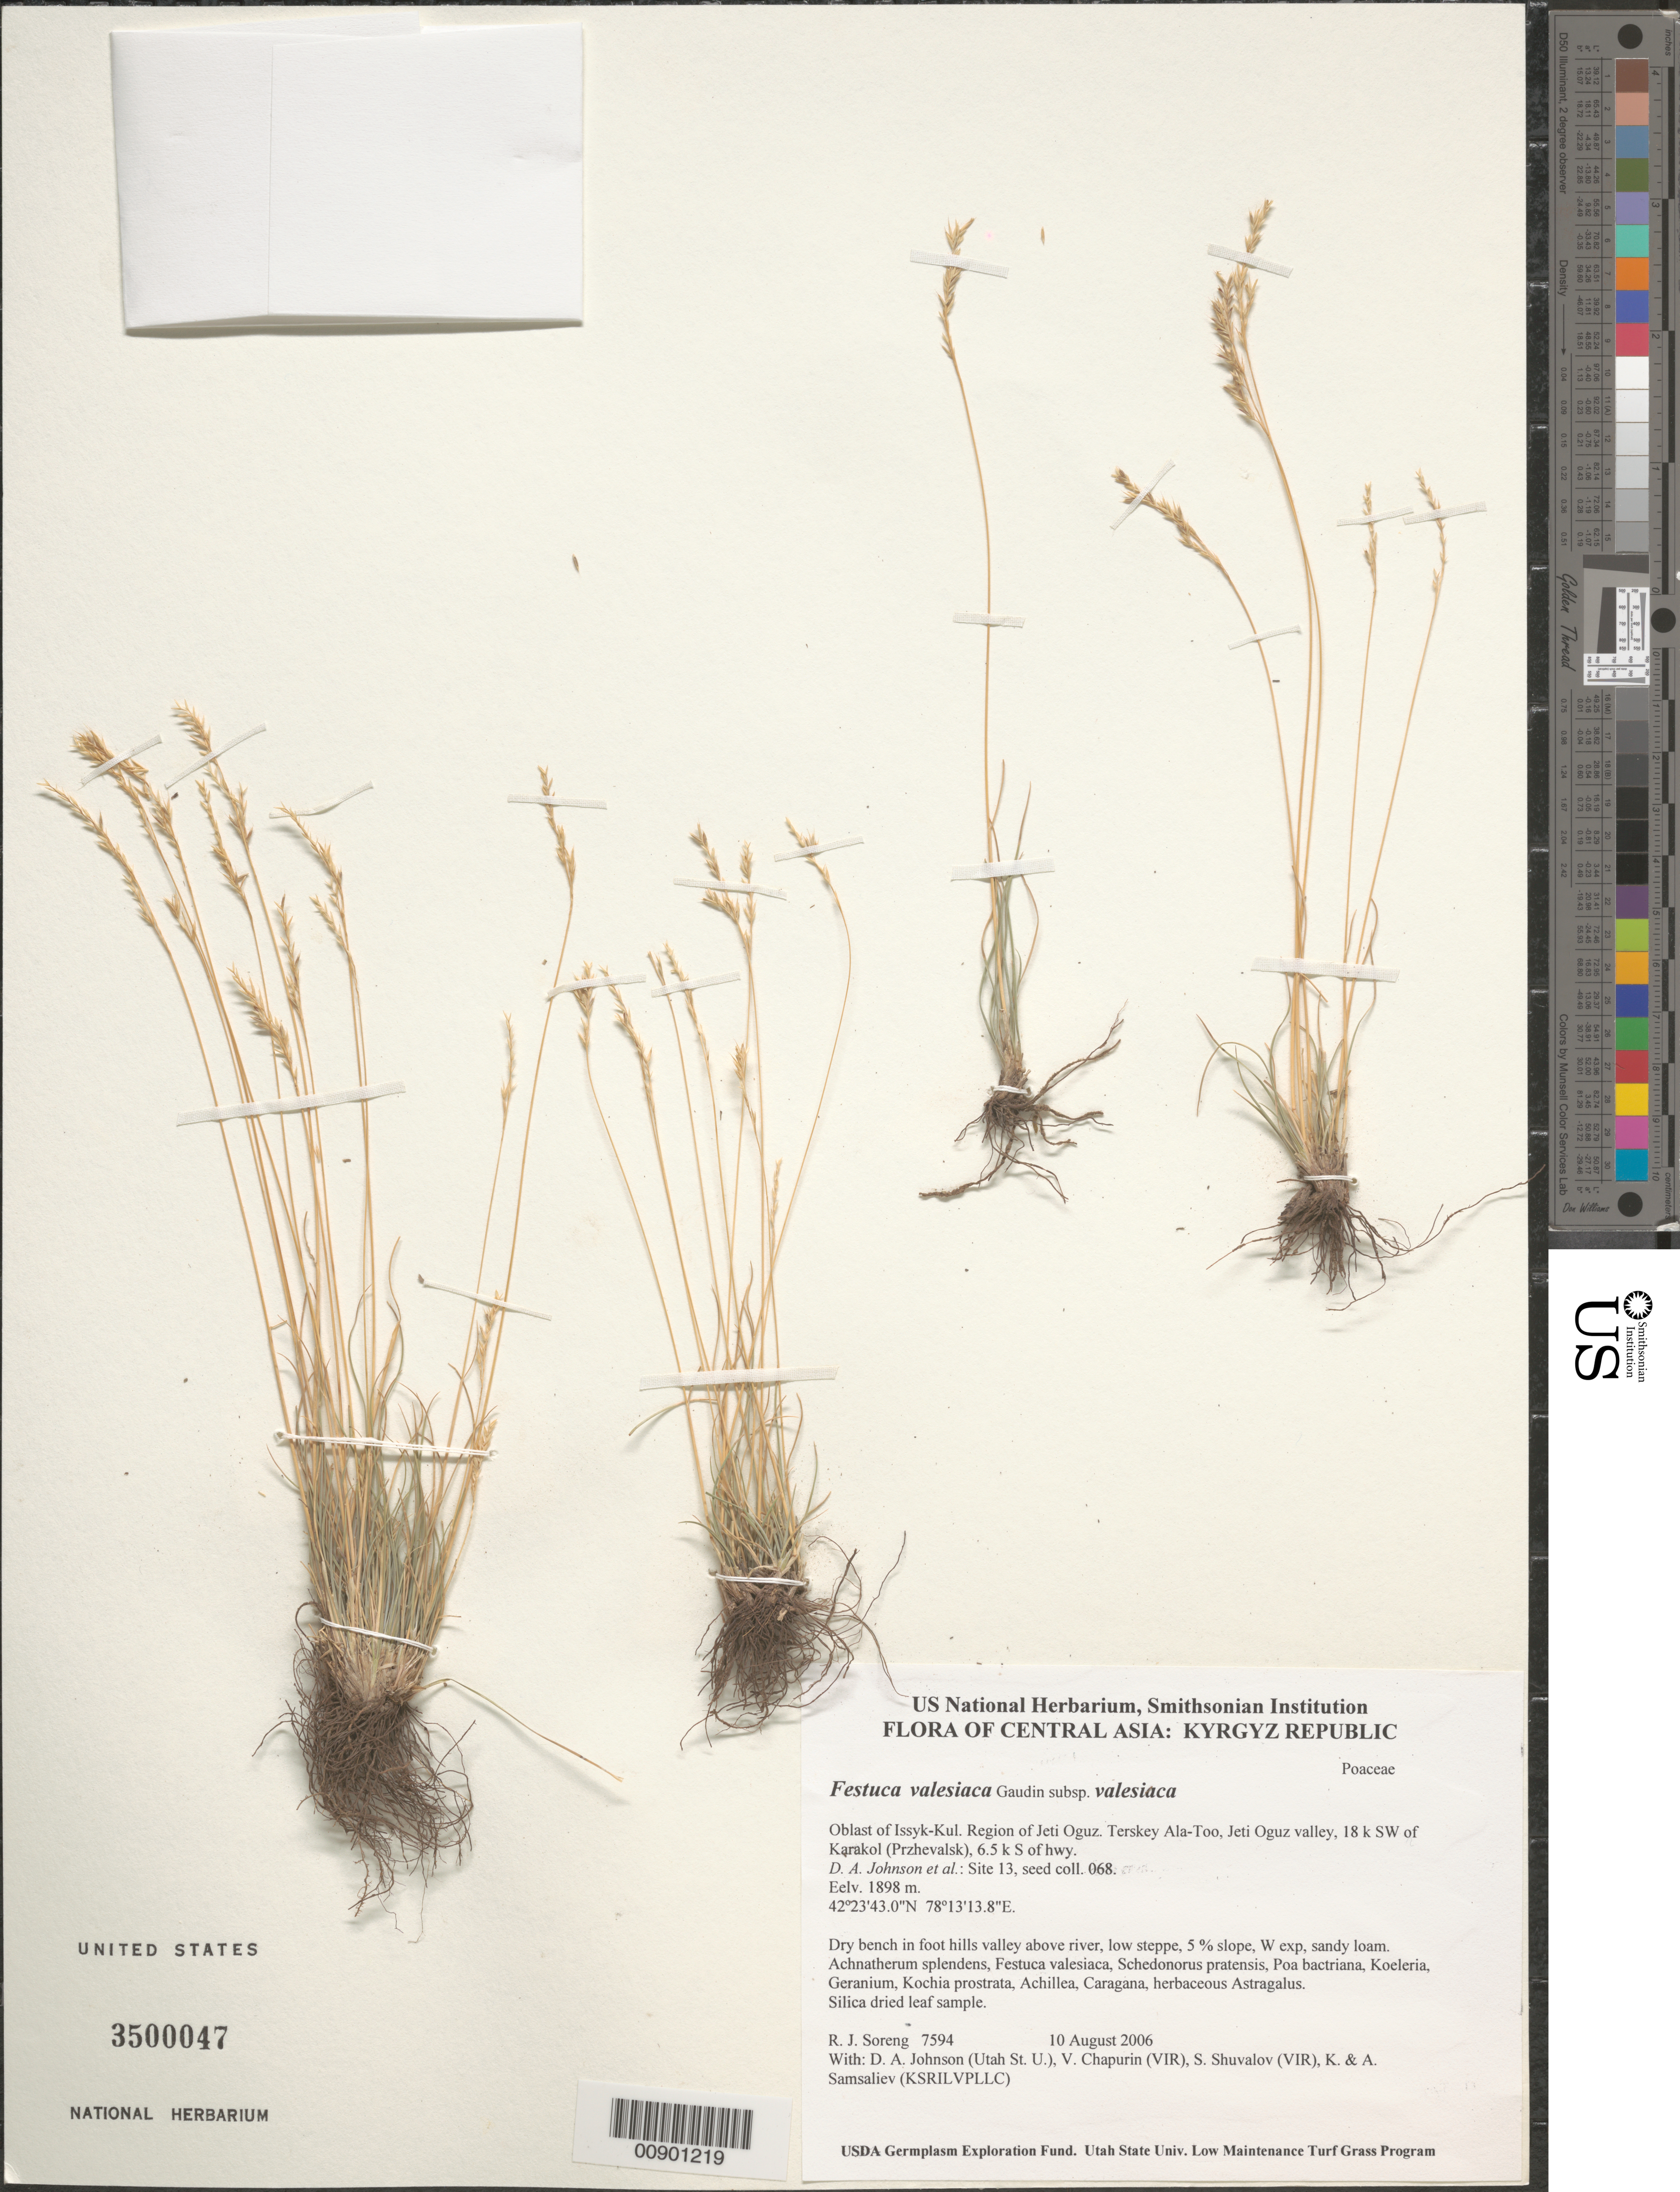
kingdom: Plantae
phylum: Tracheophyta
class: Liliopsida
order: Poales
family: Poaceae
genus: Festuca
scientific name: Festuca valesiaca subsp. valesiaca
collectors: R. J. Soreng, D. Johnson, S. Shuvalov, V. Chapurin, K. Samsaliev & A. Samsaliev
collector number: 7594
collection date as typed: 10 Aug 2006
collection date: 2006-08-10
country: Kyrgyzstan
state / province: Ysyk-Kol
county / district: Jeti Oguz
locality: Terskey Ala-Too, Jeti Oguz valley, 18 km SW of Karakol (Przhevalsk), 6.5 km S of hwy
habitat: Dry bench in foot hills valley above river, low steppe, 5 % slope, W exp, sandy loam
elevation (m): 1898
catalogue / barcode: US 3500047